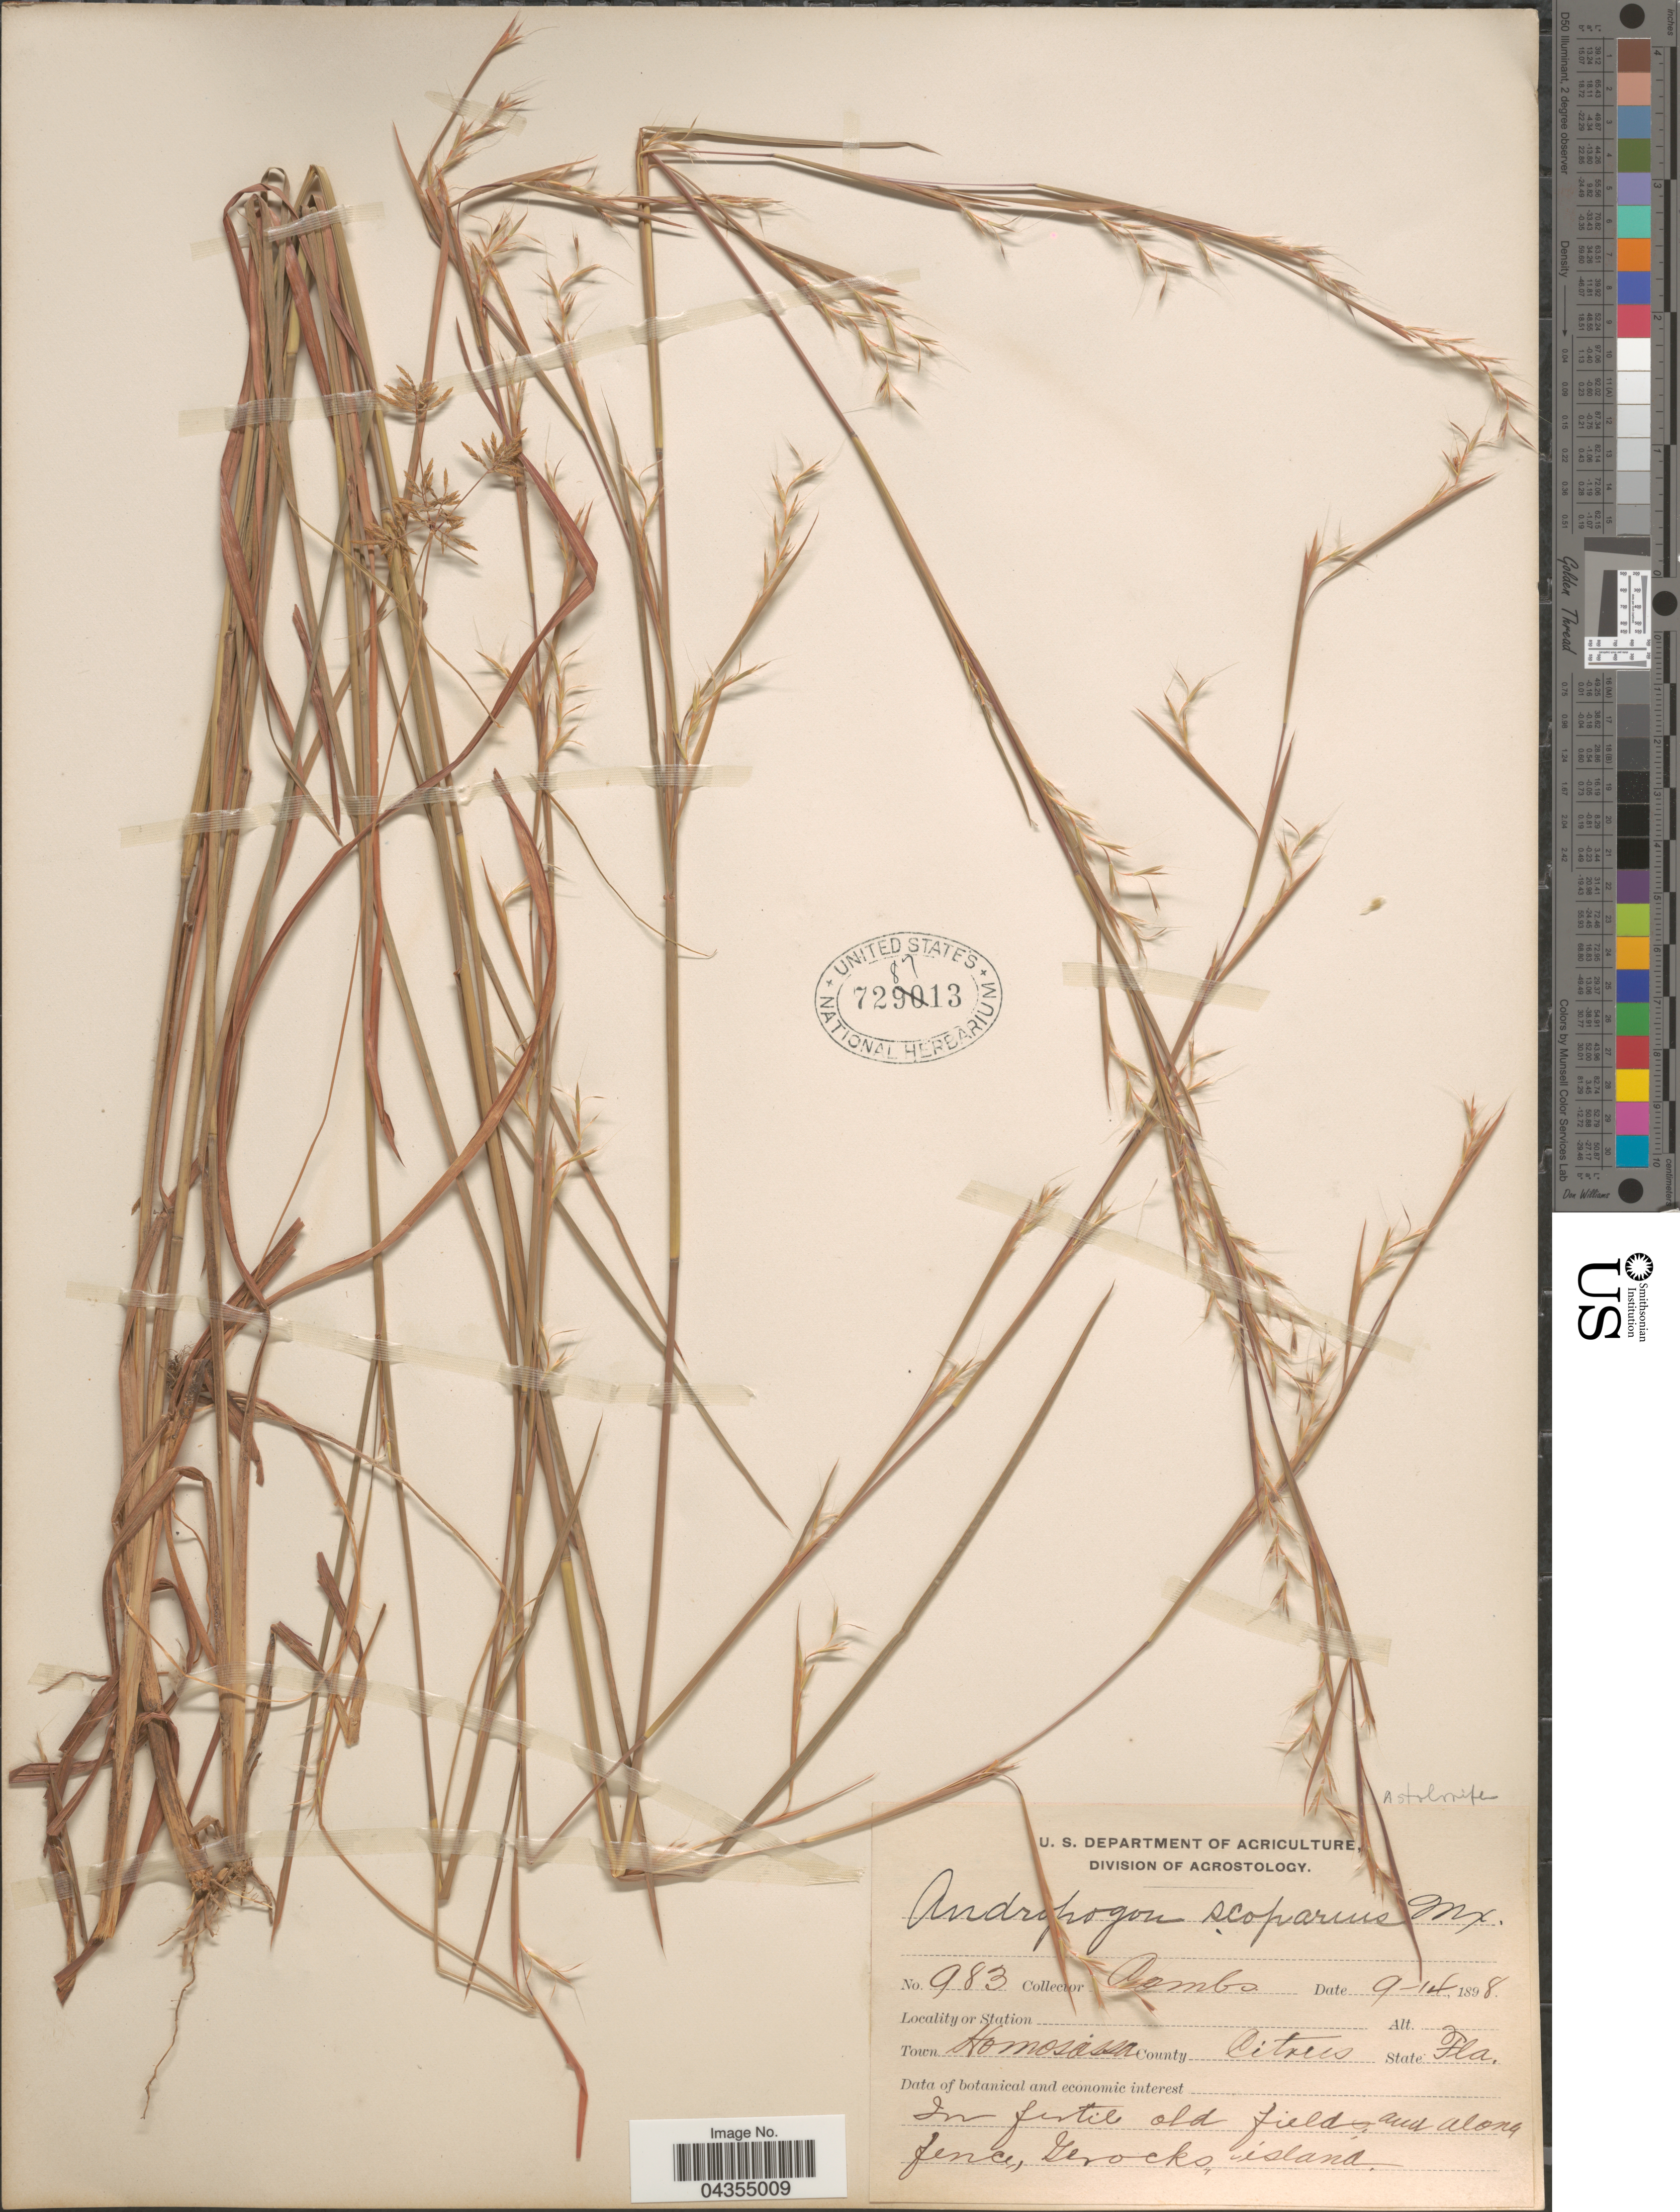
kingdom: Plantae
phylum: Tracheophyta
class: Liliopsida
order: Poales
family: Poaceae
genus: Schizachyrium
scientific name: Schizachyrium sanguineum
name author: (Retz.) Alston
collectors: -. Combs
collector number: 983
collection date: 1898-09-14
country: United States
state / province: Florida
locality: Town Homosassa. County Citrus.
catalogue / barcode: US 728713